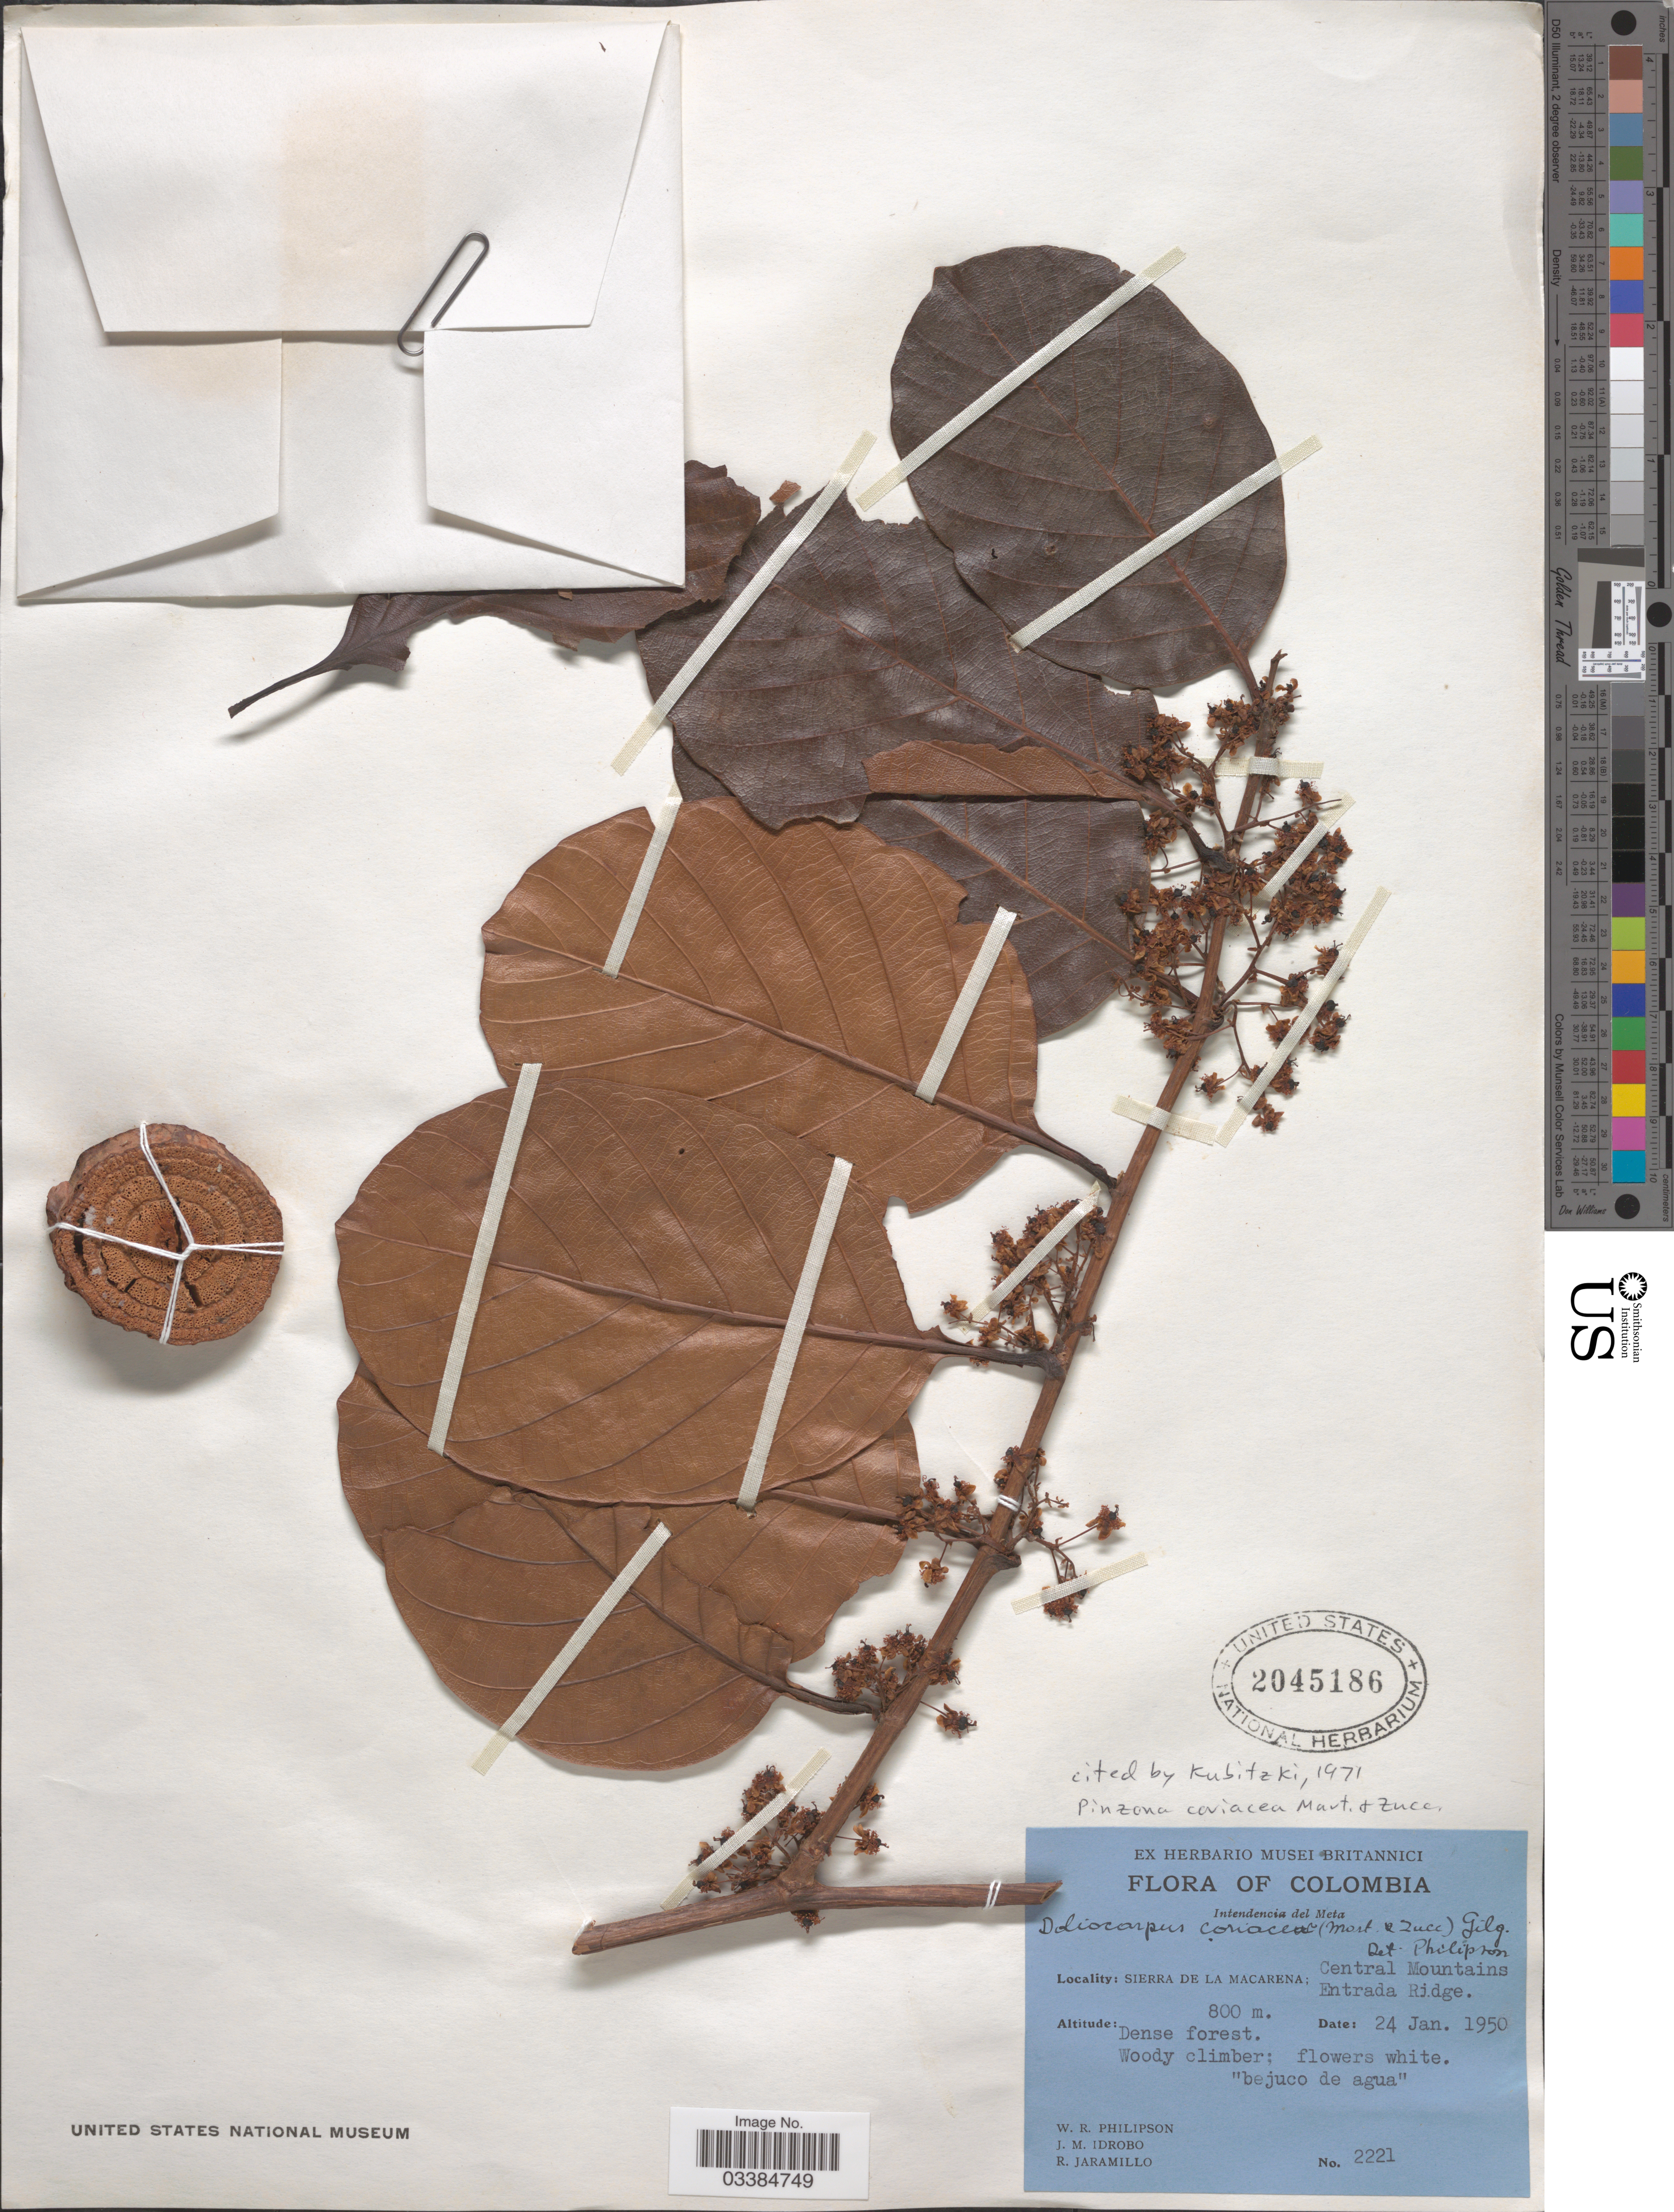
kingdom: Plantae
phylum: Tracheophyta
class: Magnoliopsida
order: Dilleniales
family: Dilleniaceae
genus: Pinzona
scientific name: Pinzona coriacea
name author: Mart. & Zucc.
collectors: W. R. Philipson, J. M. Idrobo & R. Jaramillo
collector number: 2221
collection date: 1950-01-24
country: Colombia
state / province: Meta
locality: Intendencia del Meta, Sierra de La Macarena; Central Mountains, Entrada Ridge.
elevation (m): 800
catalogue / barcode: US 2045186